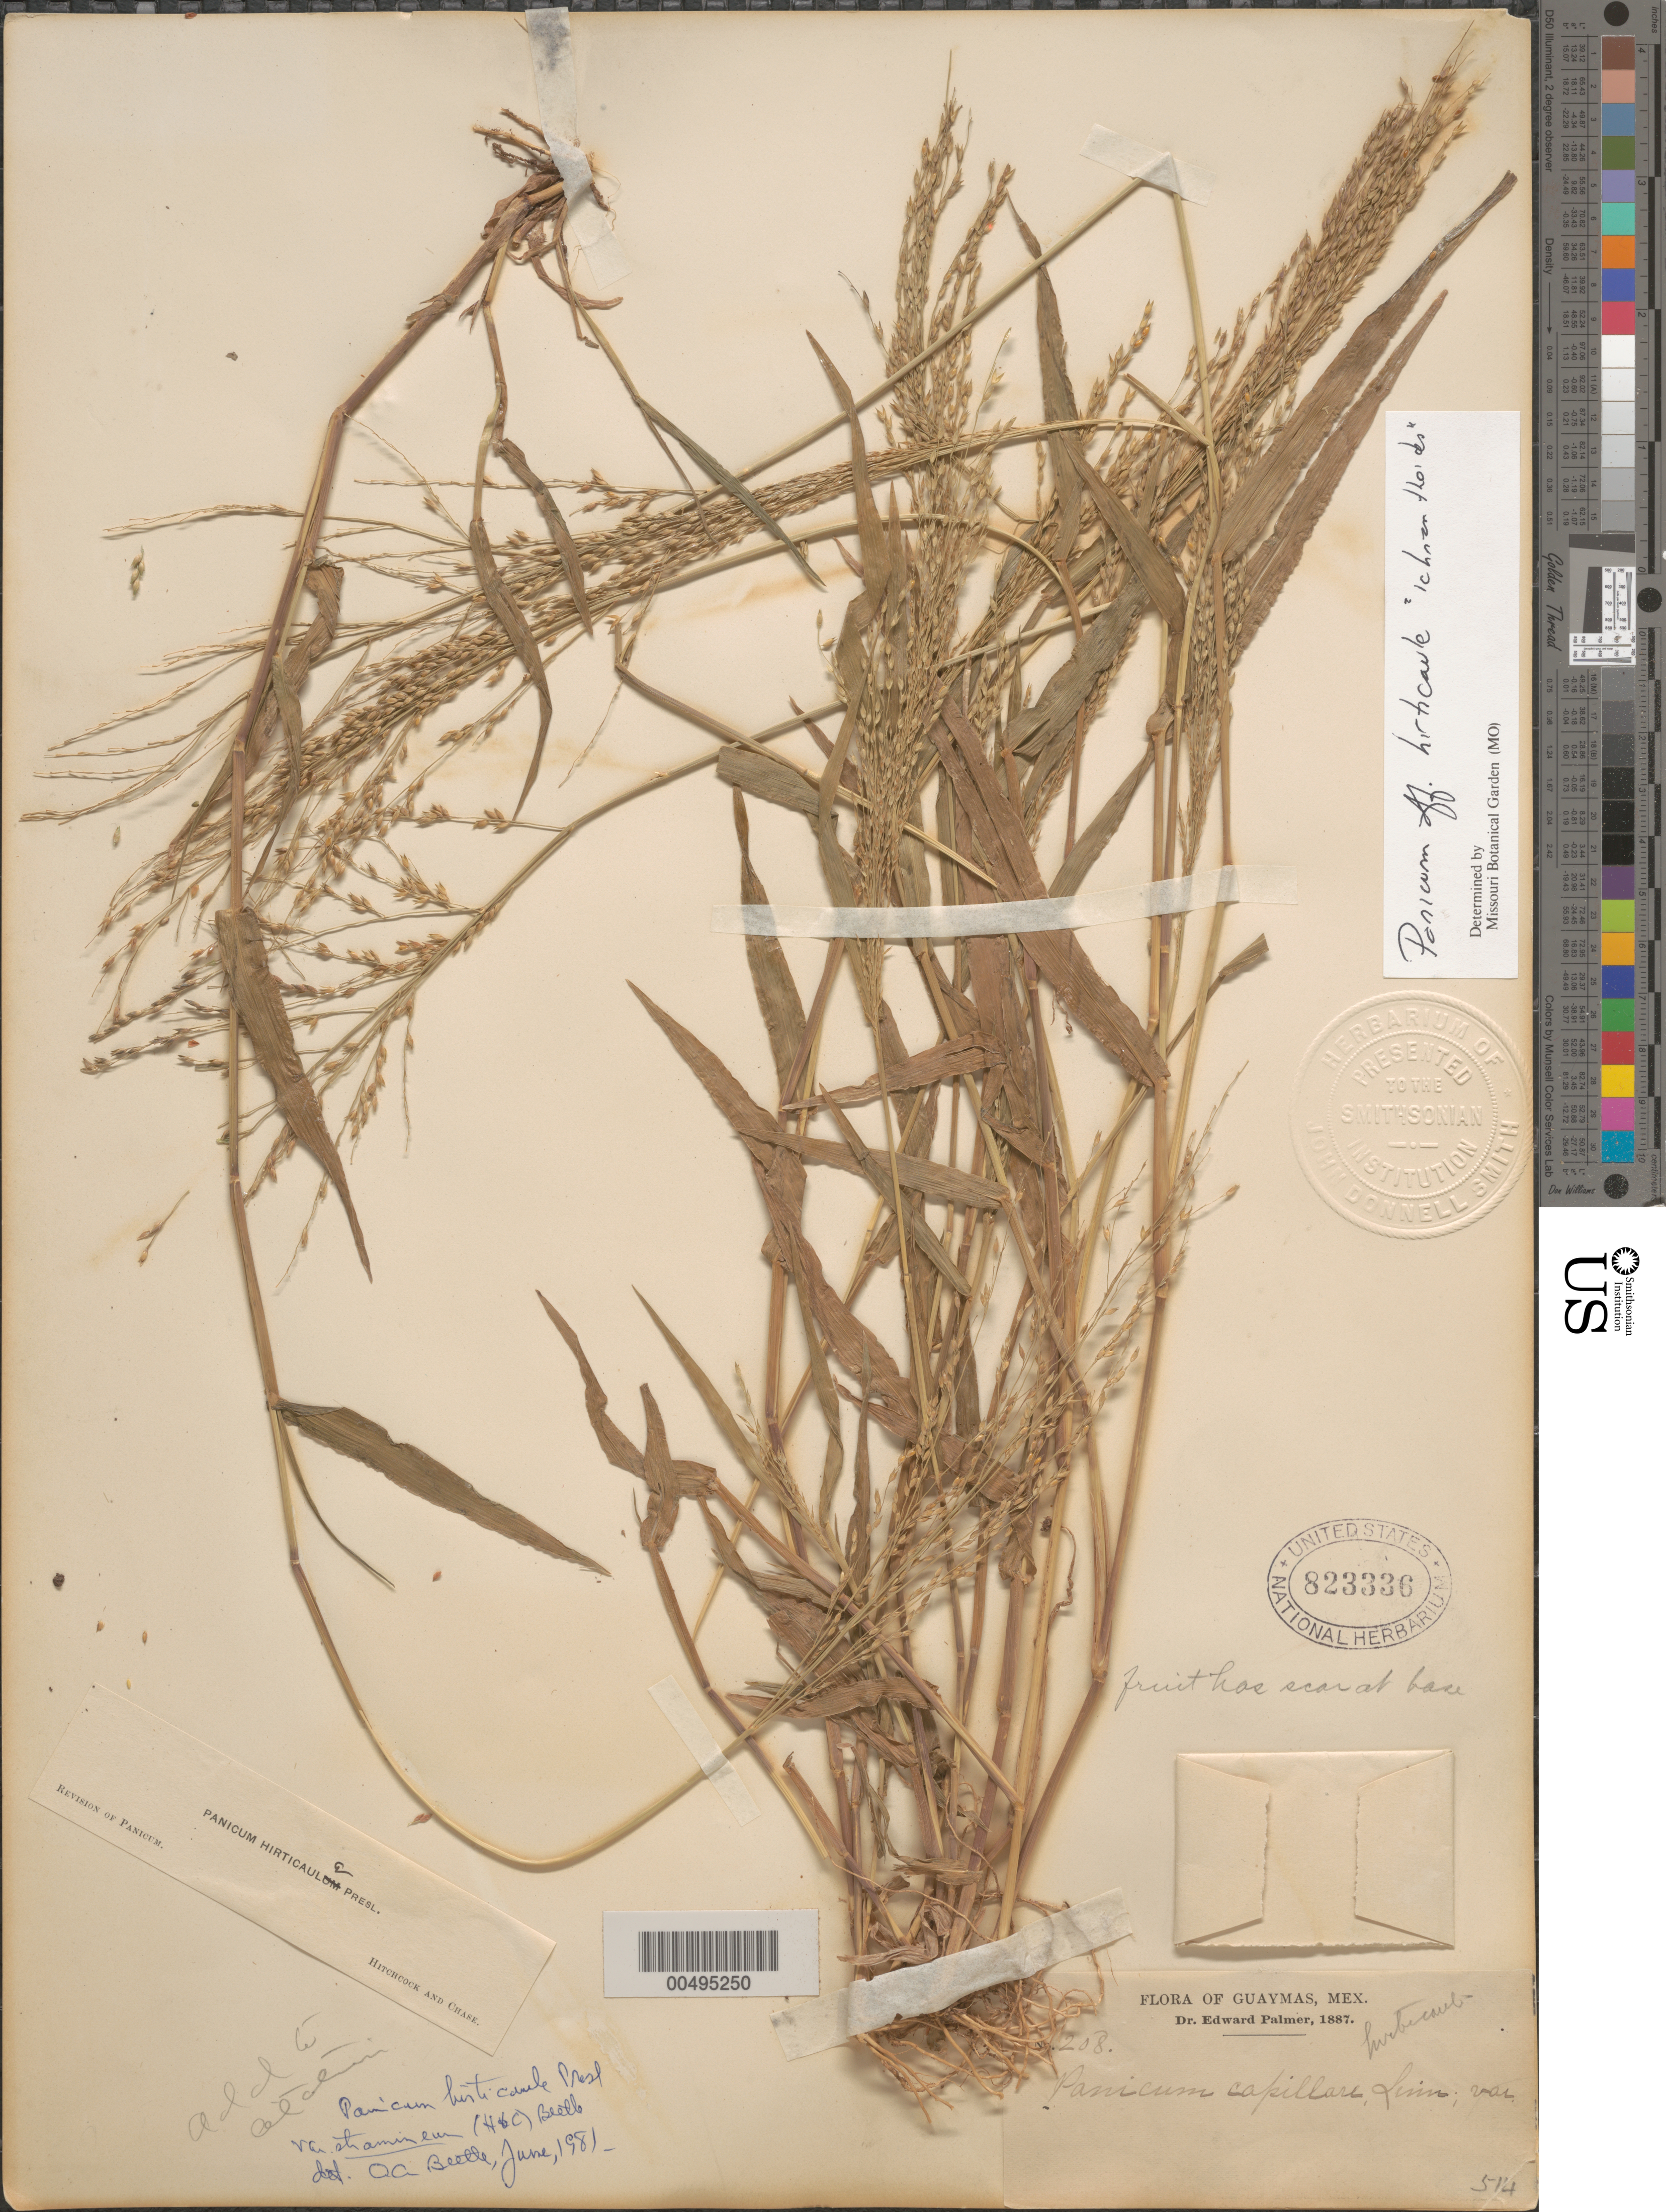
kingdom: Plantae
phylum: Tracheophyta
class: Liliopsida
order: Poales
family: Poaceae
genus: Panicum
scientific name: Panicum hirticaule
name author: J. Presl in C. Presl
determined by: Beetle, Alan A.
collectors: E. Palmer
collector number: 208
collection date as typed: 1887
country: Mexico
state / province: Sonora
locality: Guaymas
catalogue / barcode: US 823336